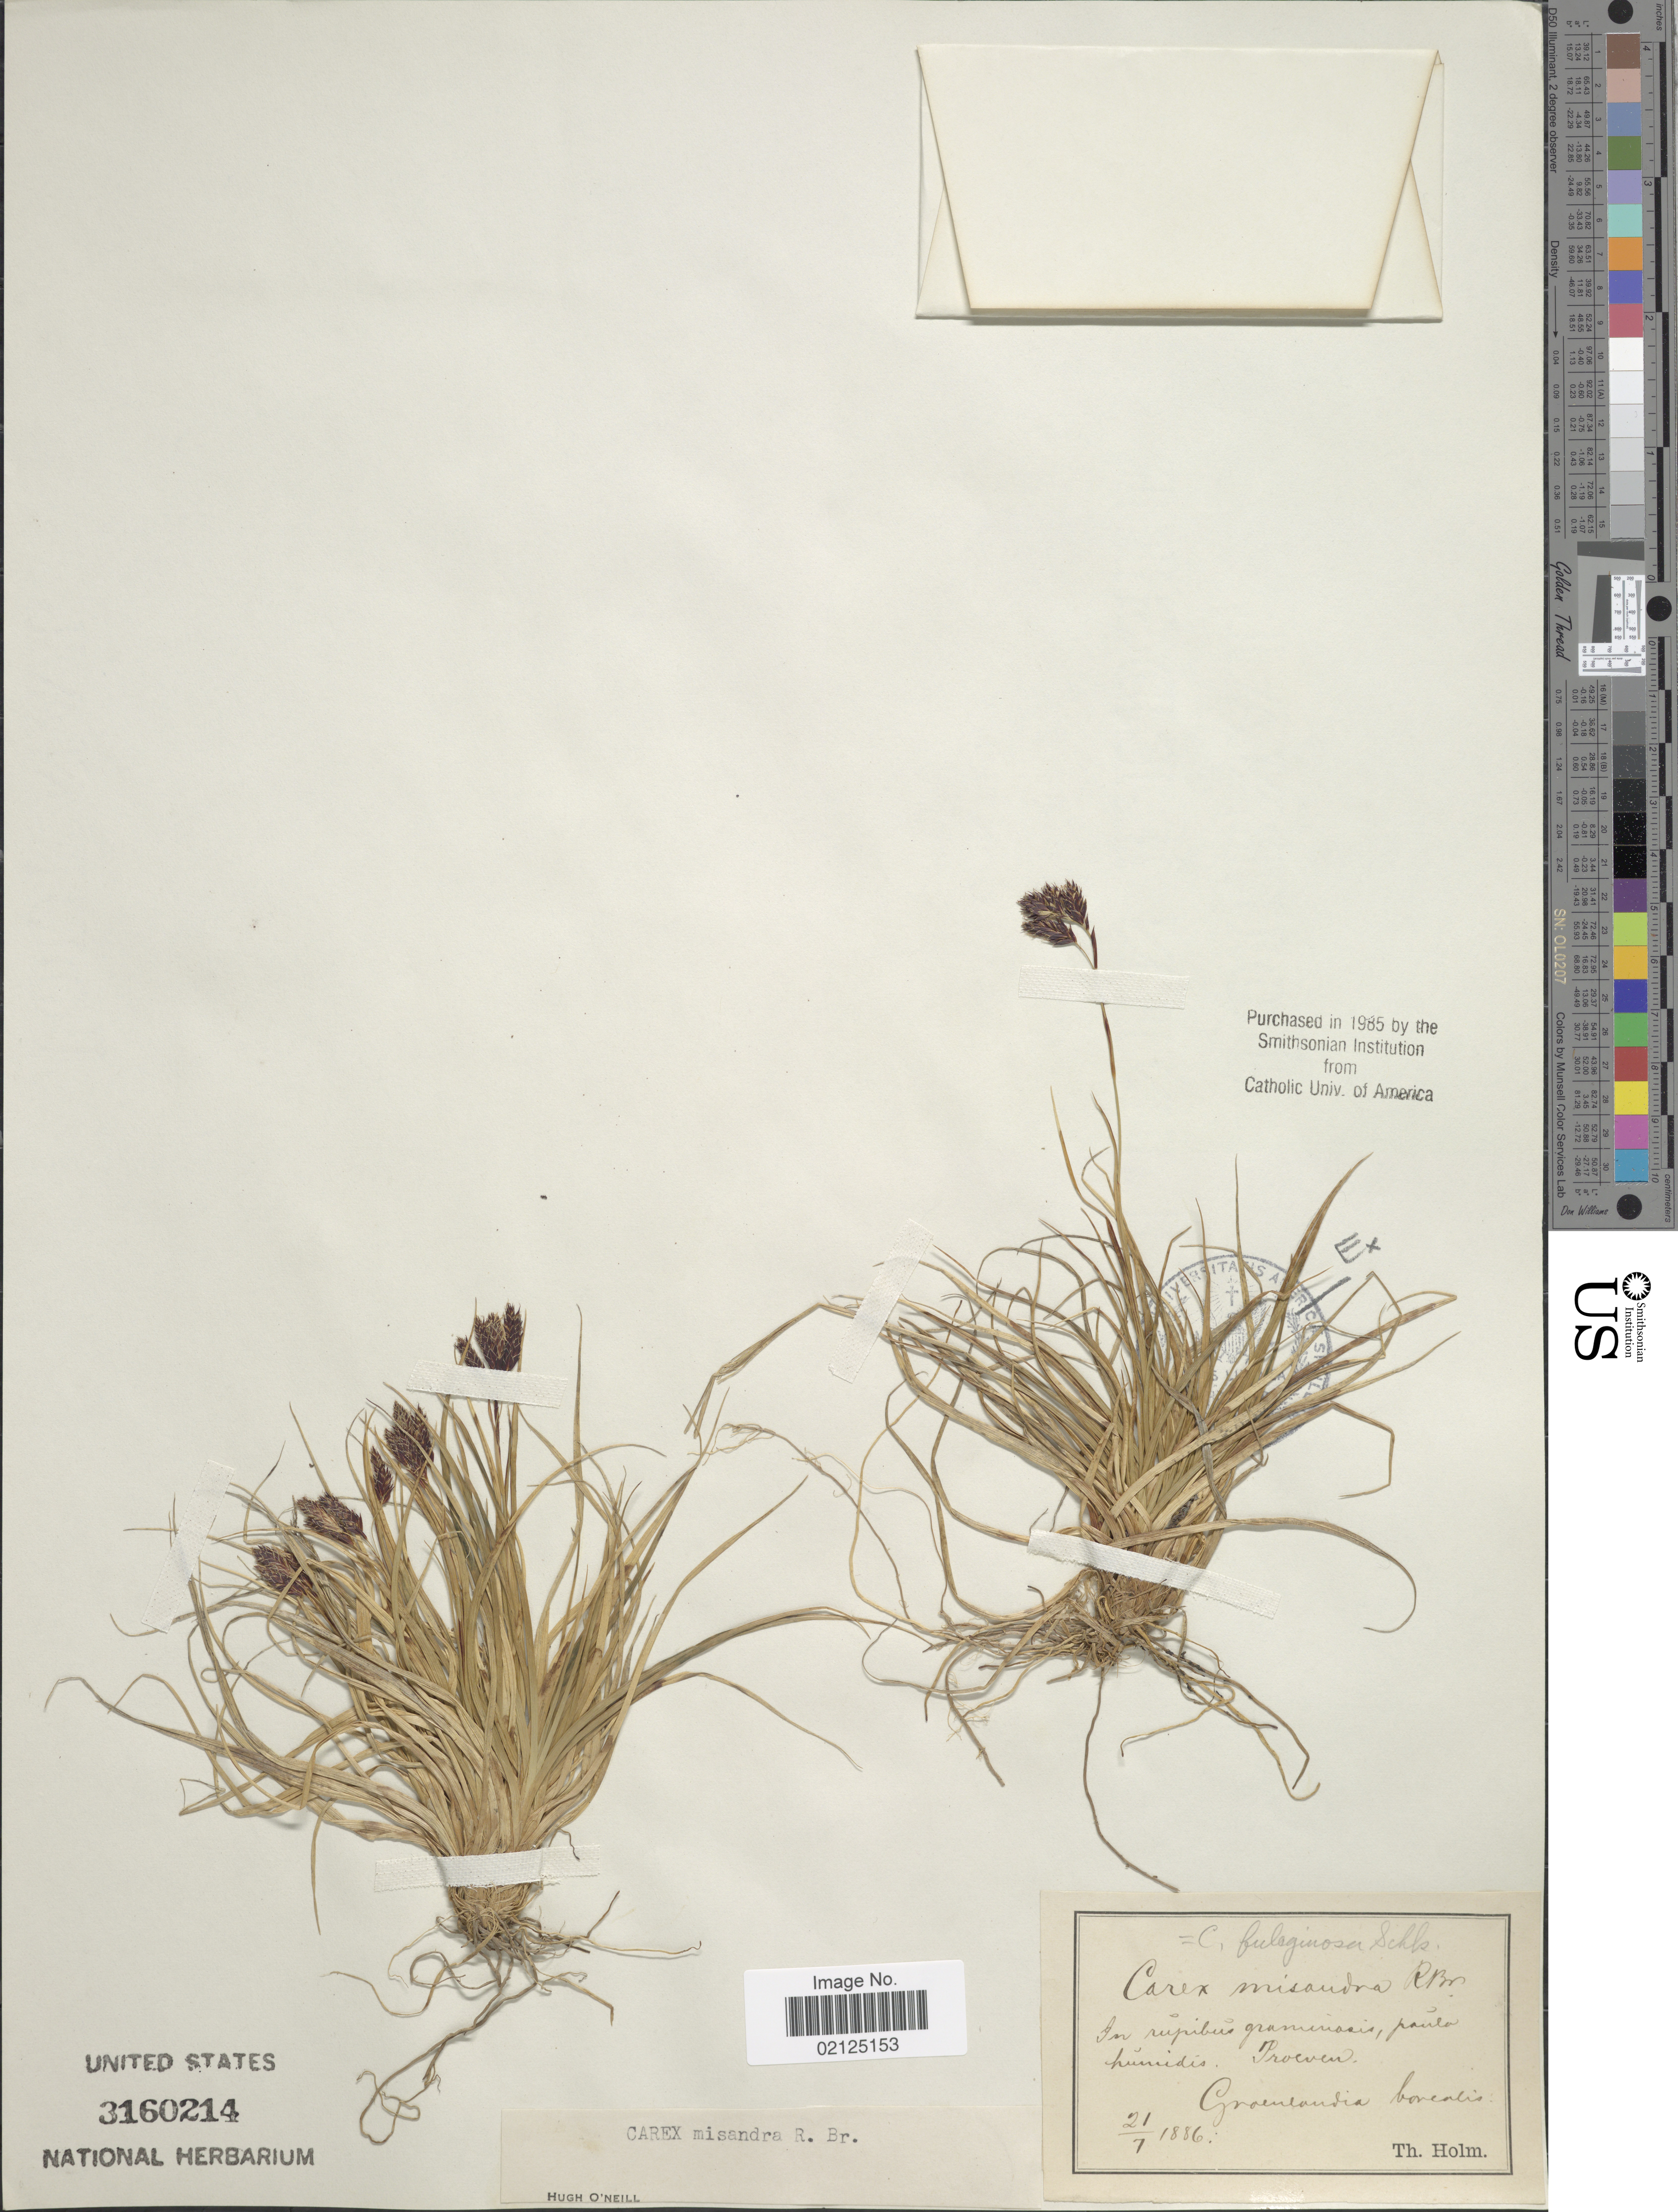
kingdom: Plantae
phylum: Tracheophyta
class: Liliopsida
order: Poales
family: Cyperaceae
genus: Carex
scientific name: Carex fuliginosa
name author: Schkuhr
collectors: T. Holm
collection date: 1886-07-21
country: Greenland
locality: In rupibus graminosis, paulo humidis. Proeven, Groenlandia borealis.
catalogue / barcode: US 3160214